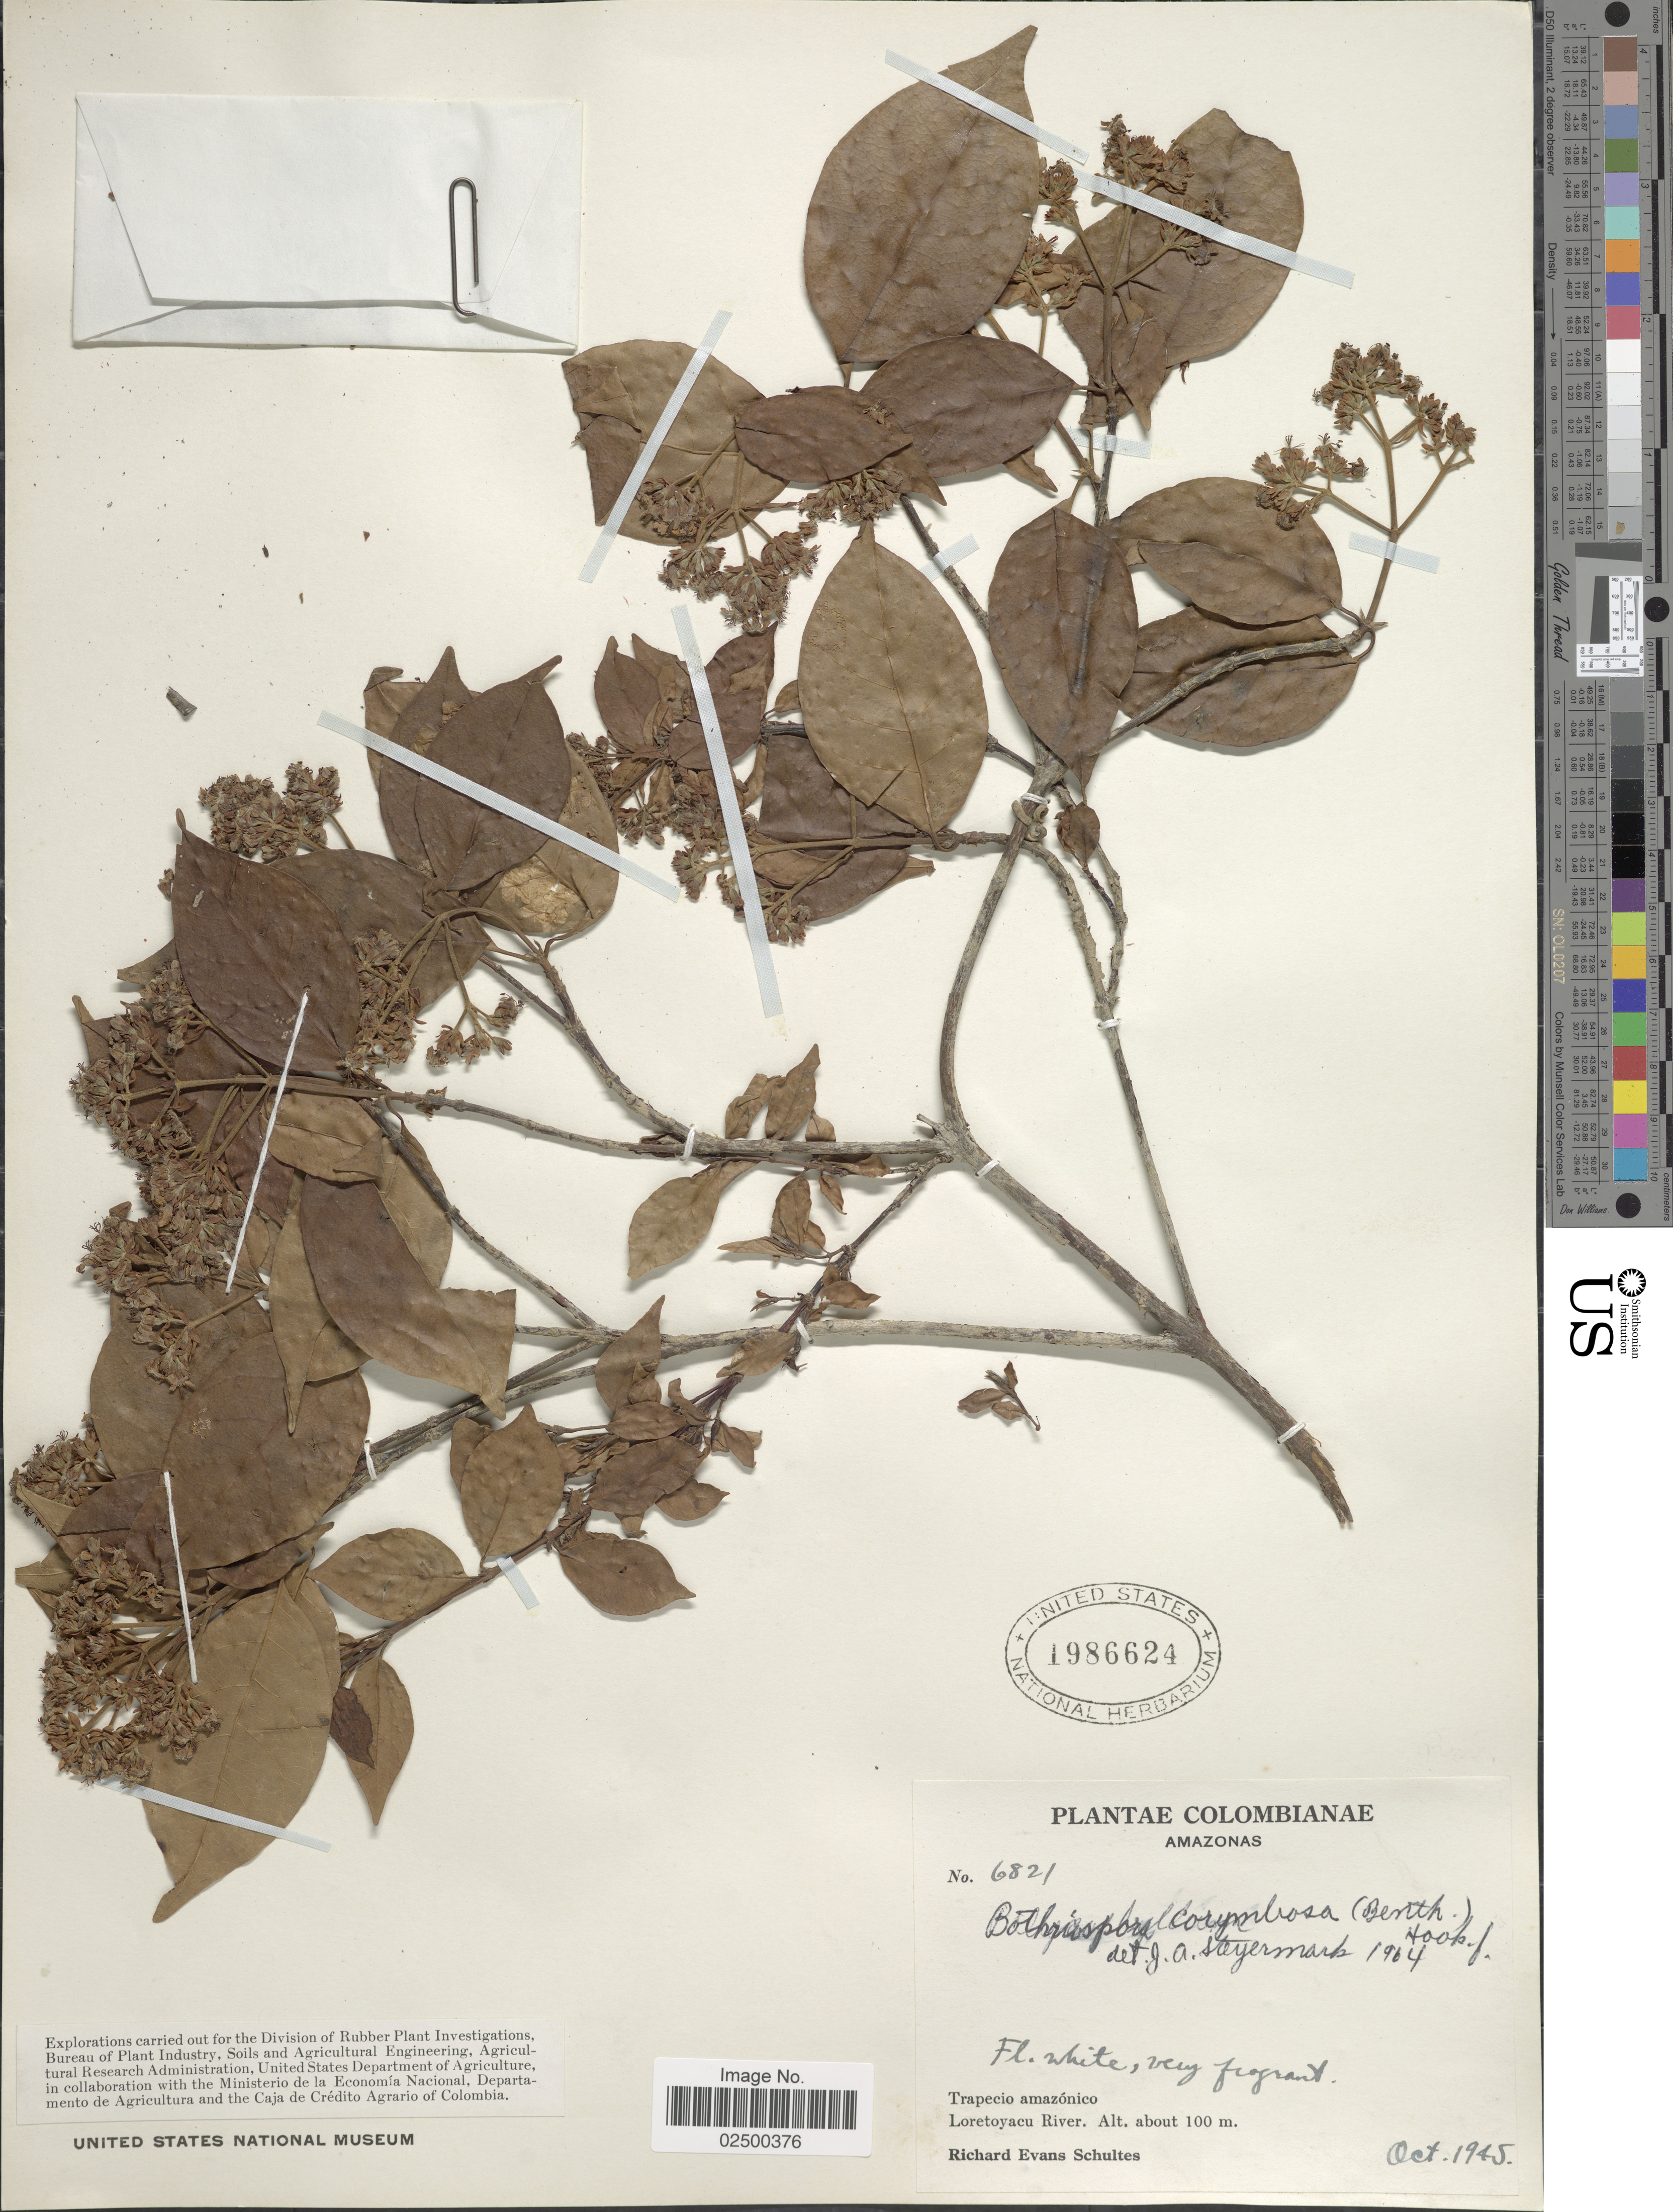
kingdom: Plantae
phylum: Tracheophyta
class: Magnoliopsida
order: Gentianales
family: Rubiaceae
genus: Bothriospora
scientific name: Bothriospora corymbosa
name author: (Benth.) Hook. f.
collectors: R. E. Schultes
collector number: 6821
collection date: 1945-10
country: Colombia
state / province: Amazônas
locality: Amazonas, Trapecio amazonico, Boiauassu River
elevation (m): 100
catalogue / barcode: US 1986624